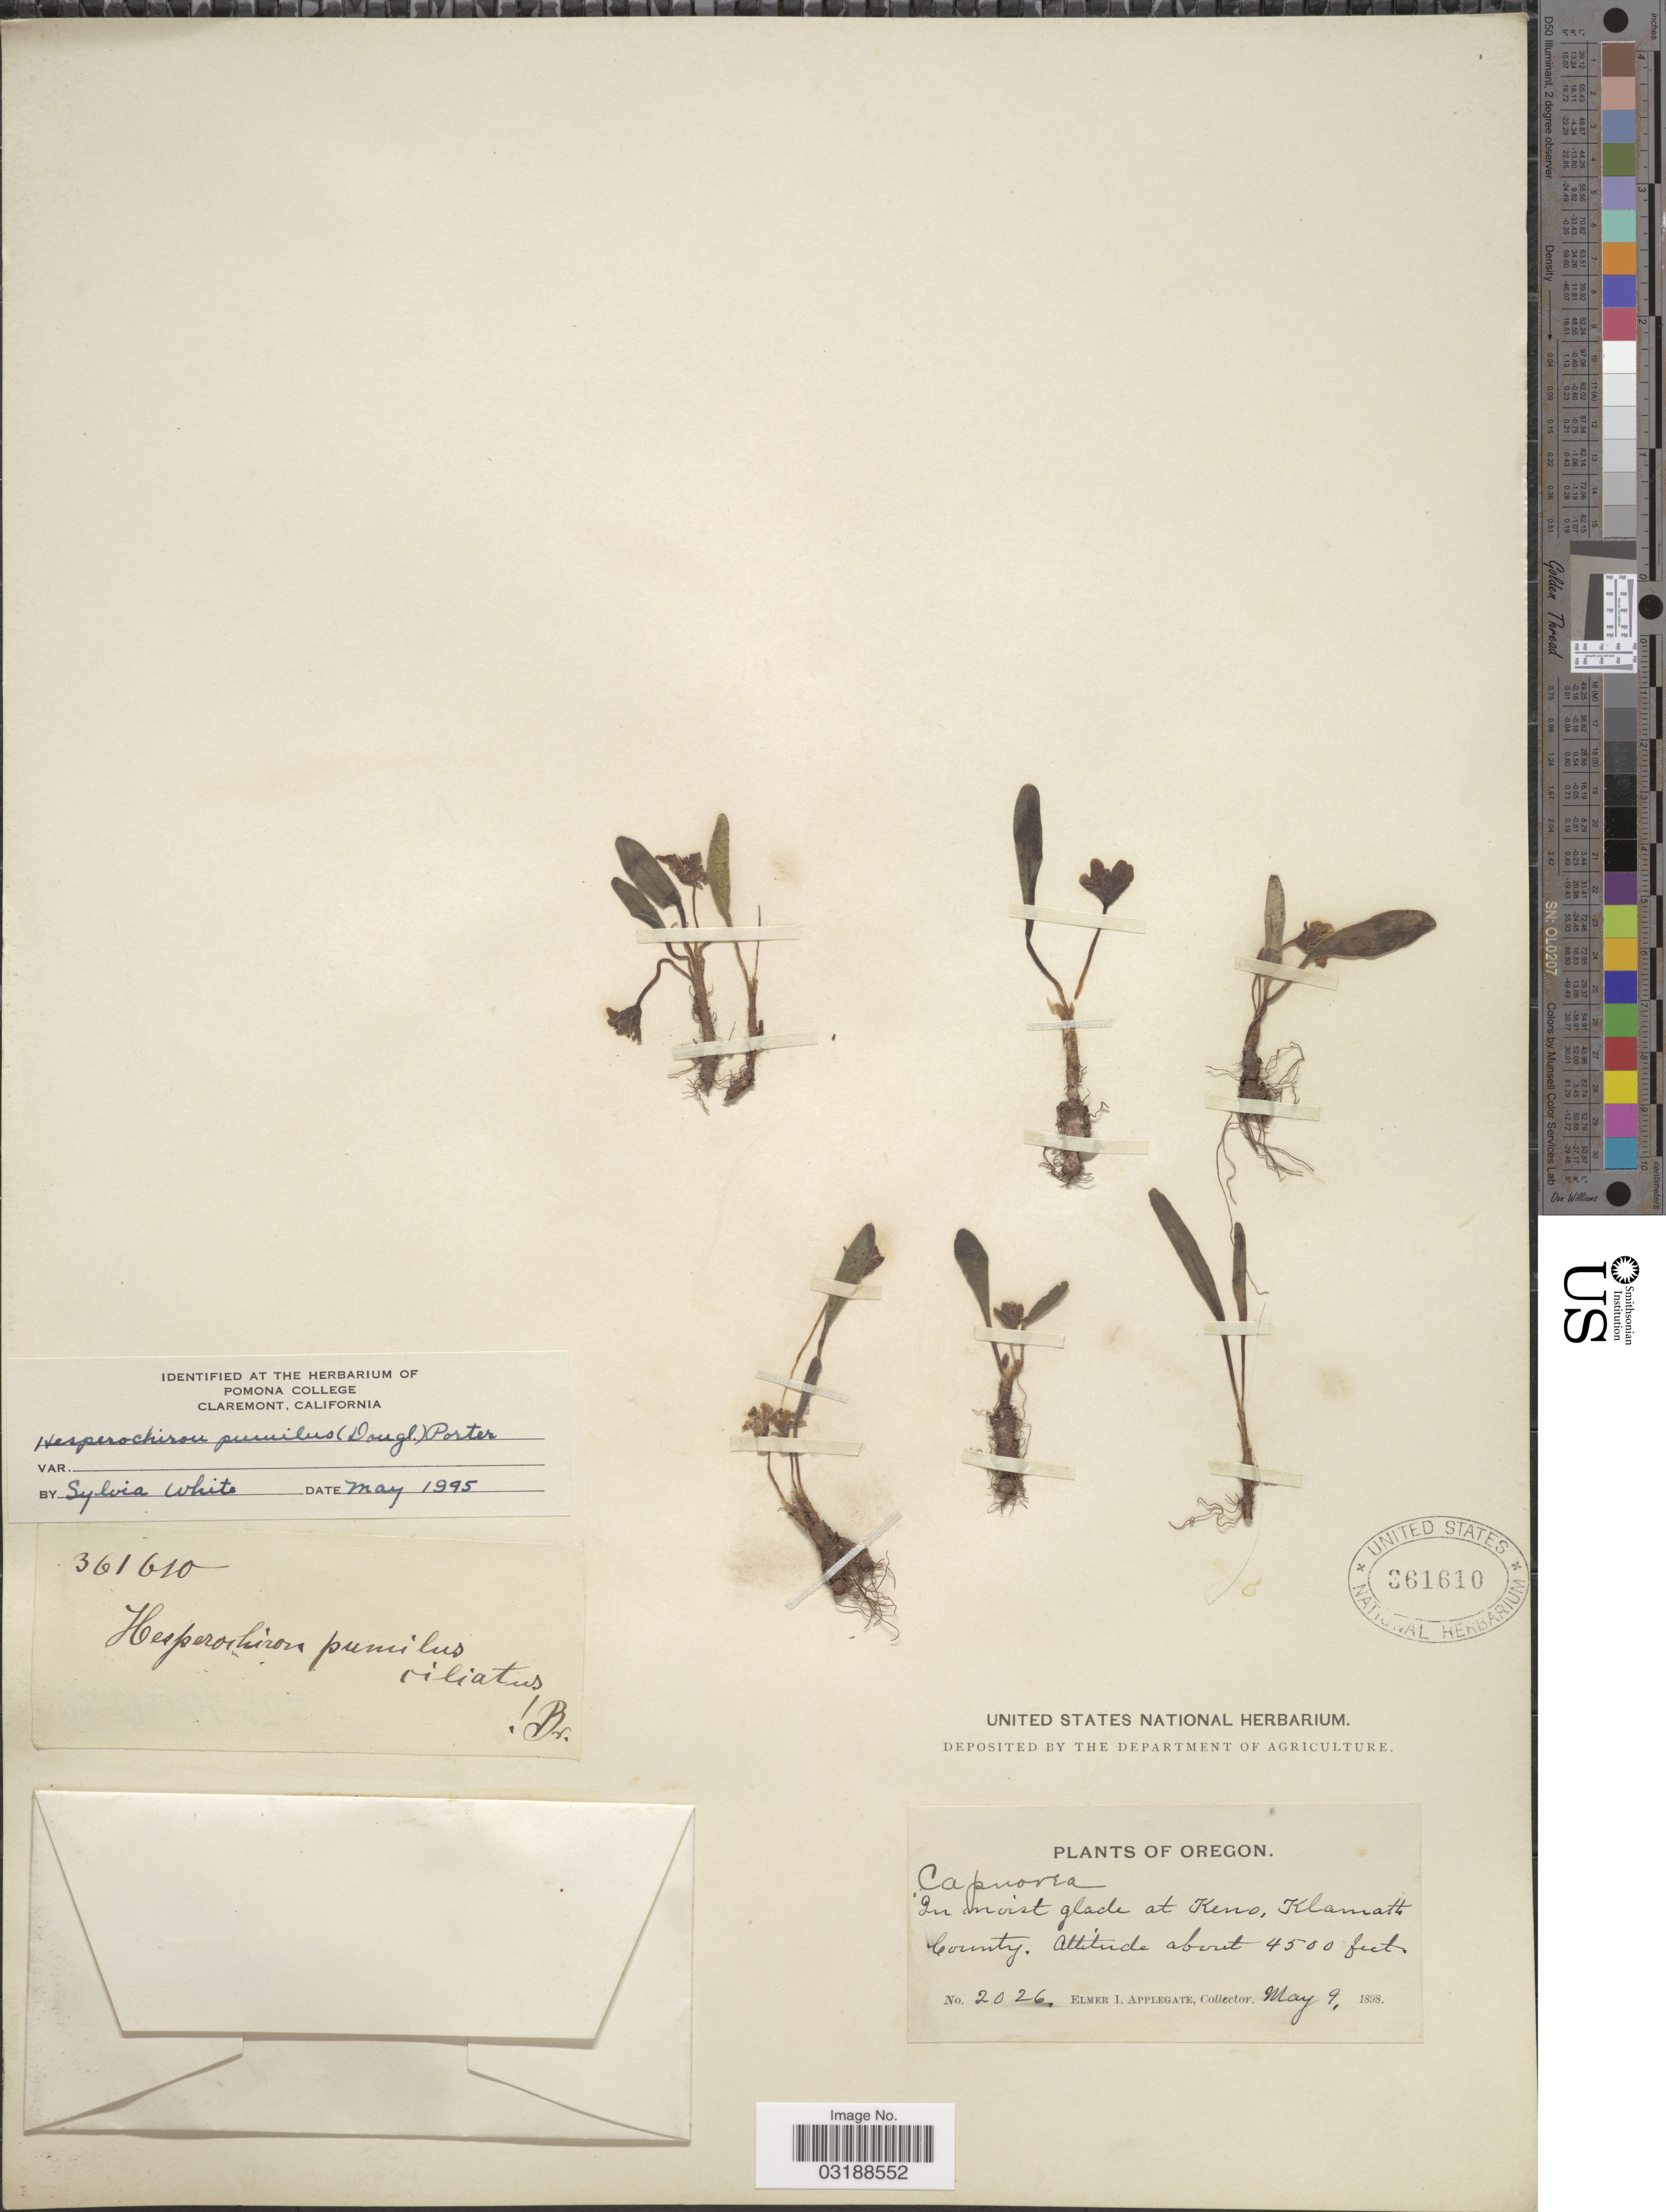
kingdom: Plantae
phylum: Tracheophyta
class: Magnoliopsida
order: Boraginales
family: Hydrophyllaceae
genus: Hesperochiron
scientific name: Hesperochiron pumilus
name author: (Griseb.) Porter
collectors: E. I. Applegate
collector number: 2026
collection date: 1898-05-09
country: United States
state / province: Oregon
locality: In moist glade at Keno, Klamath County.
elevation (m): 1372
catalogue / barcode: US 361610